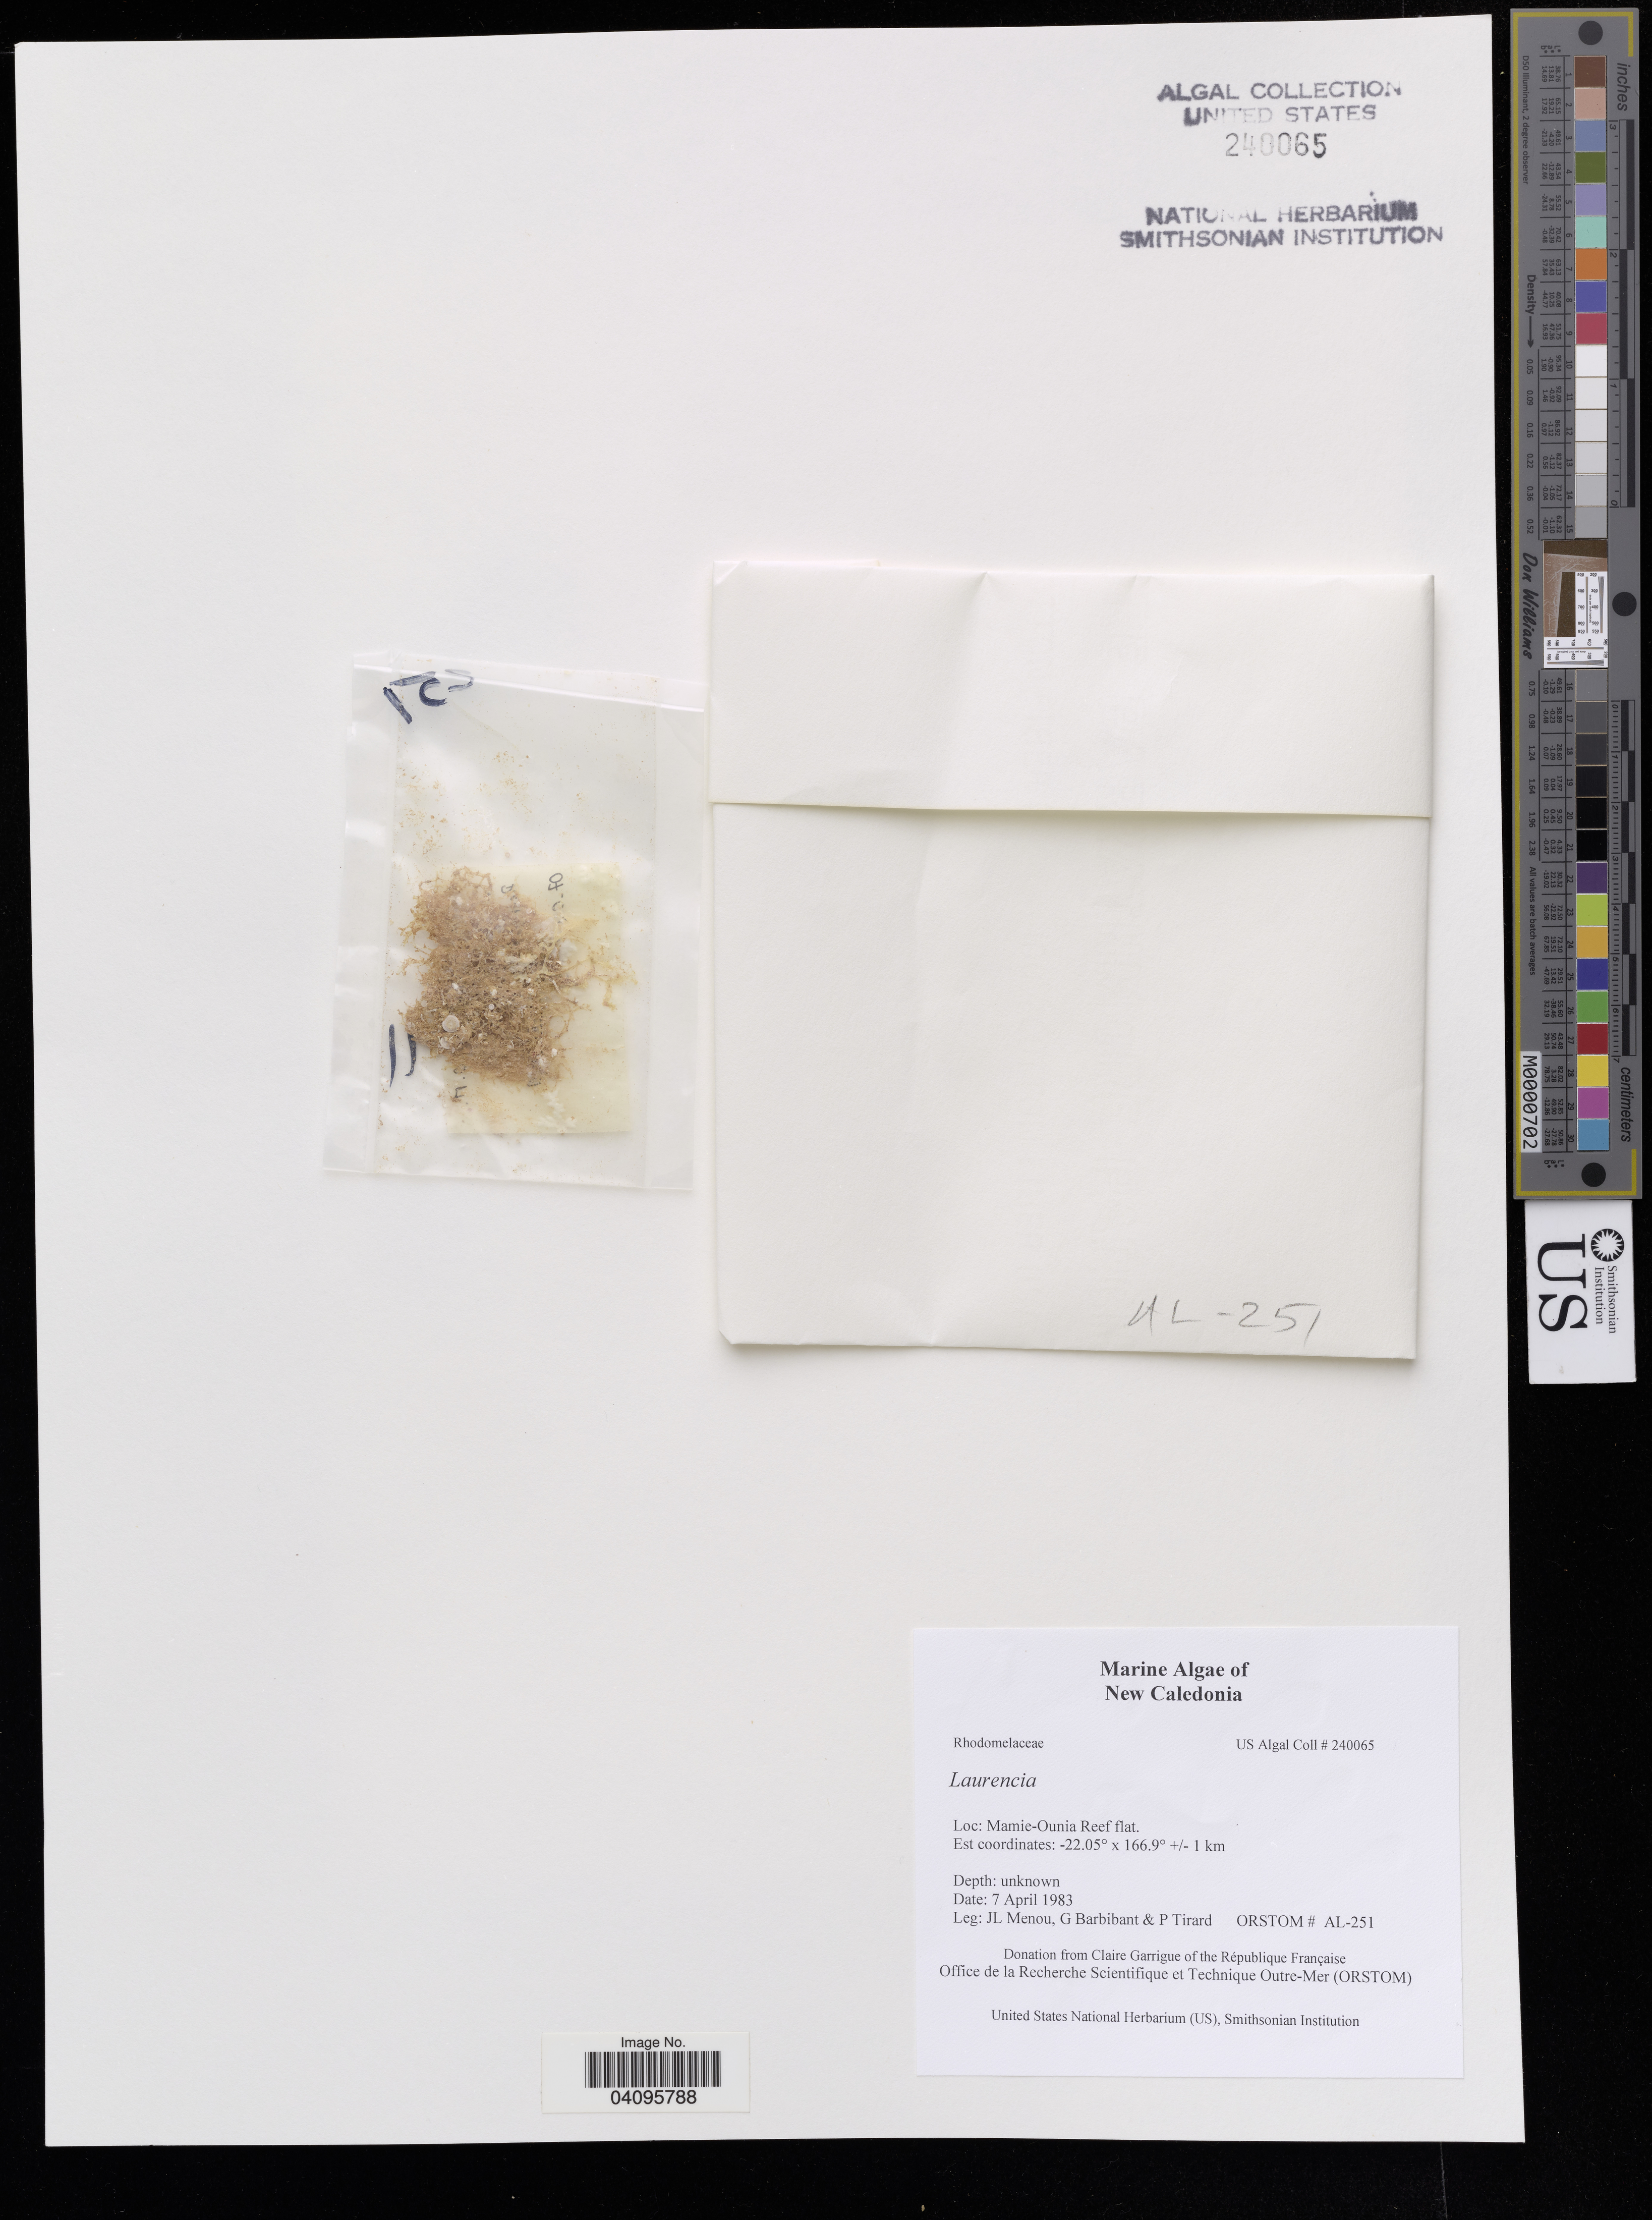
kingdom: Plantae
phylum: Rhodophyta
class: Florideophyceae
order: Ceramiales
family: Rhodomelaceae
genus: Laurencia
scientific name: Laurencia sp.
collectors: J. L. Menou, G. Barbibant & P. Tirard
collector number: AL-251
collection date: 1983-04-07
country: New Caledonia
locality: Mamie-Ounia Reef flat. +/1 km.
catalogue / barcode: US 240065